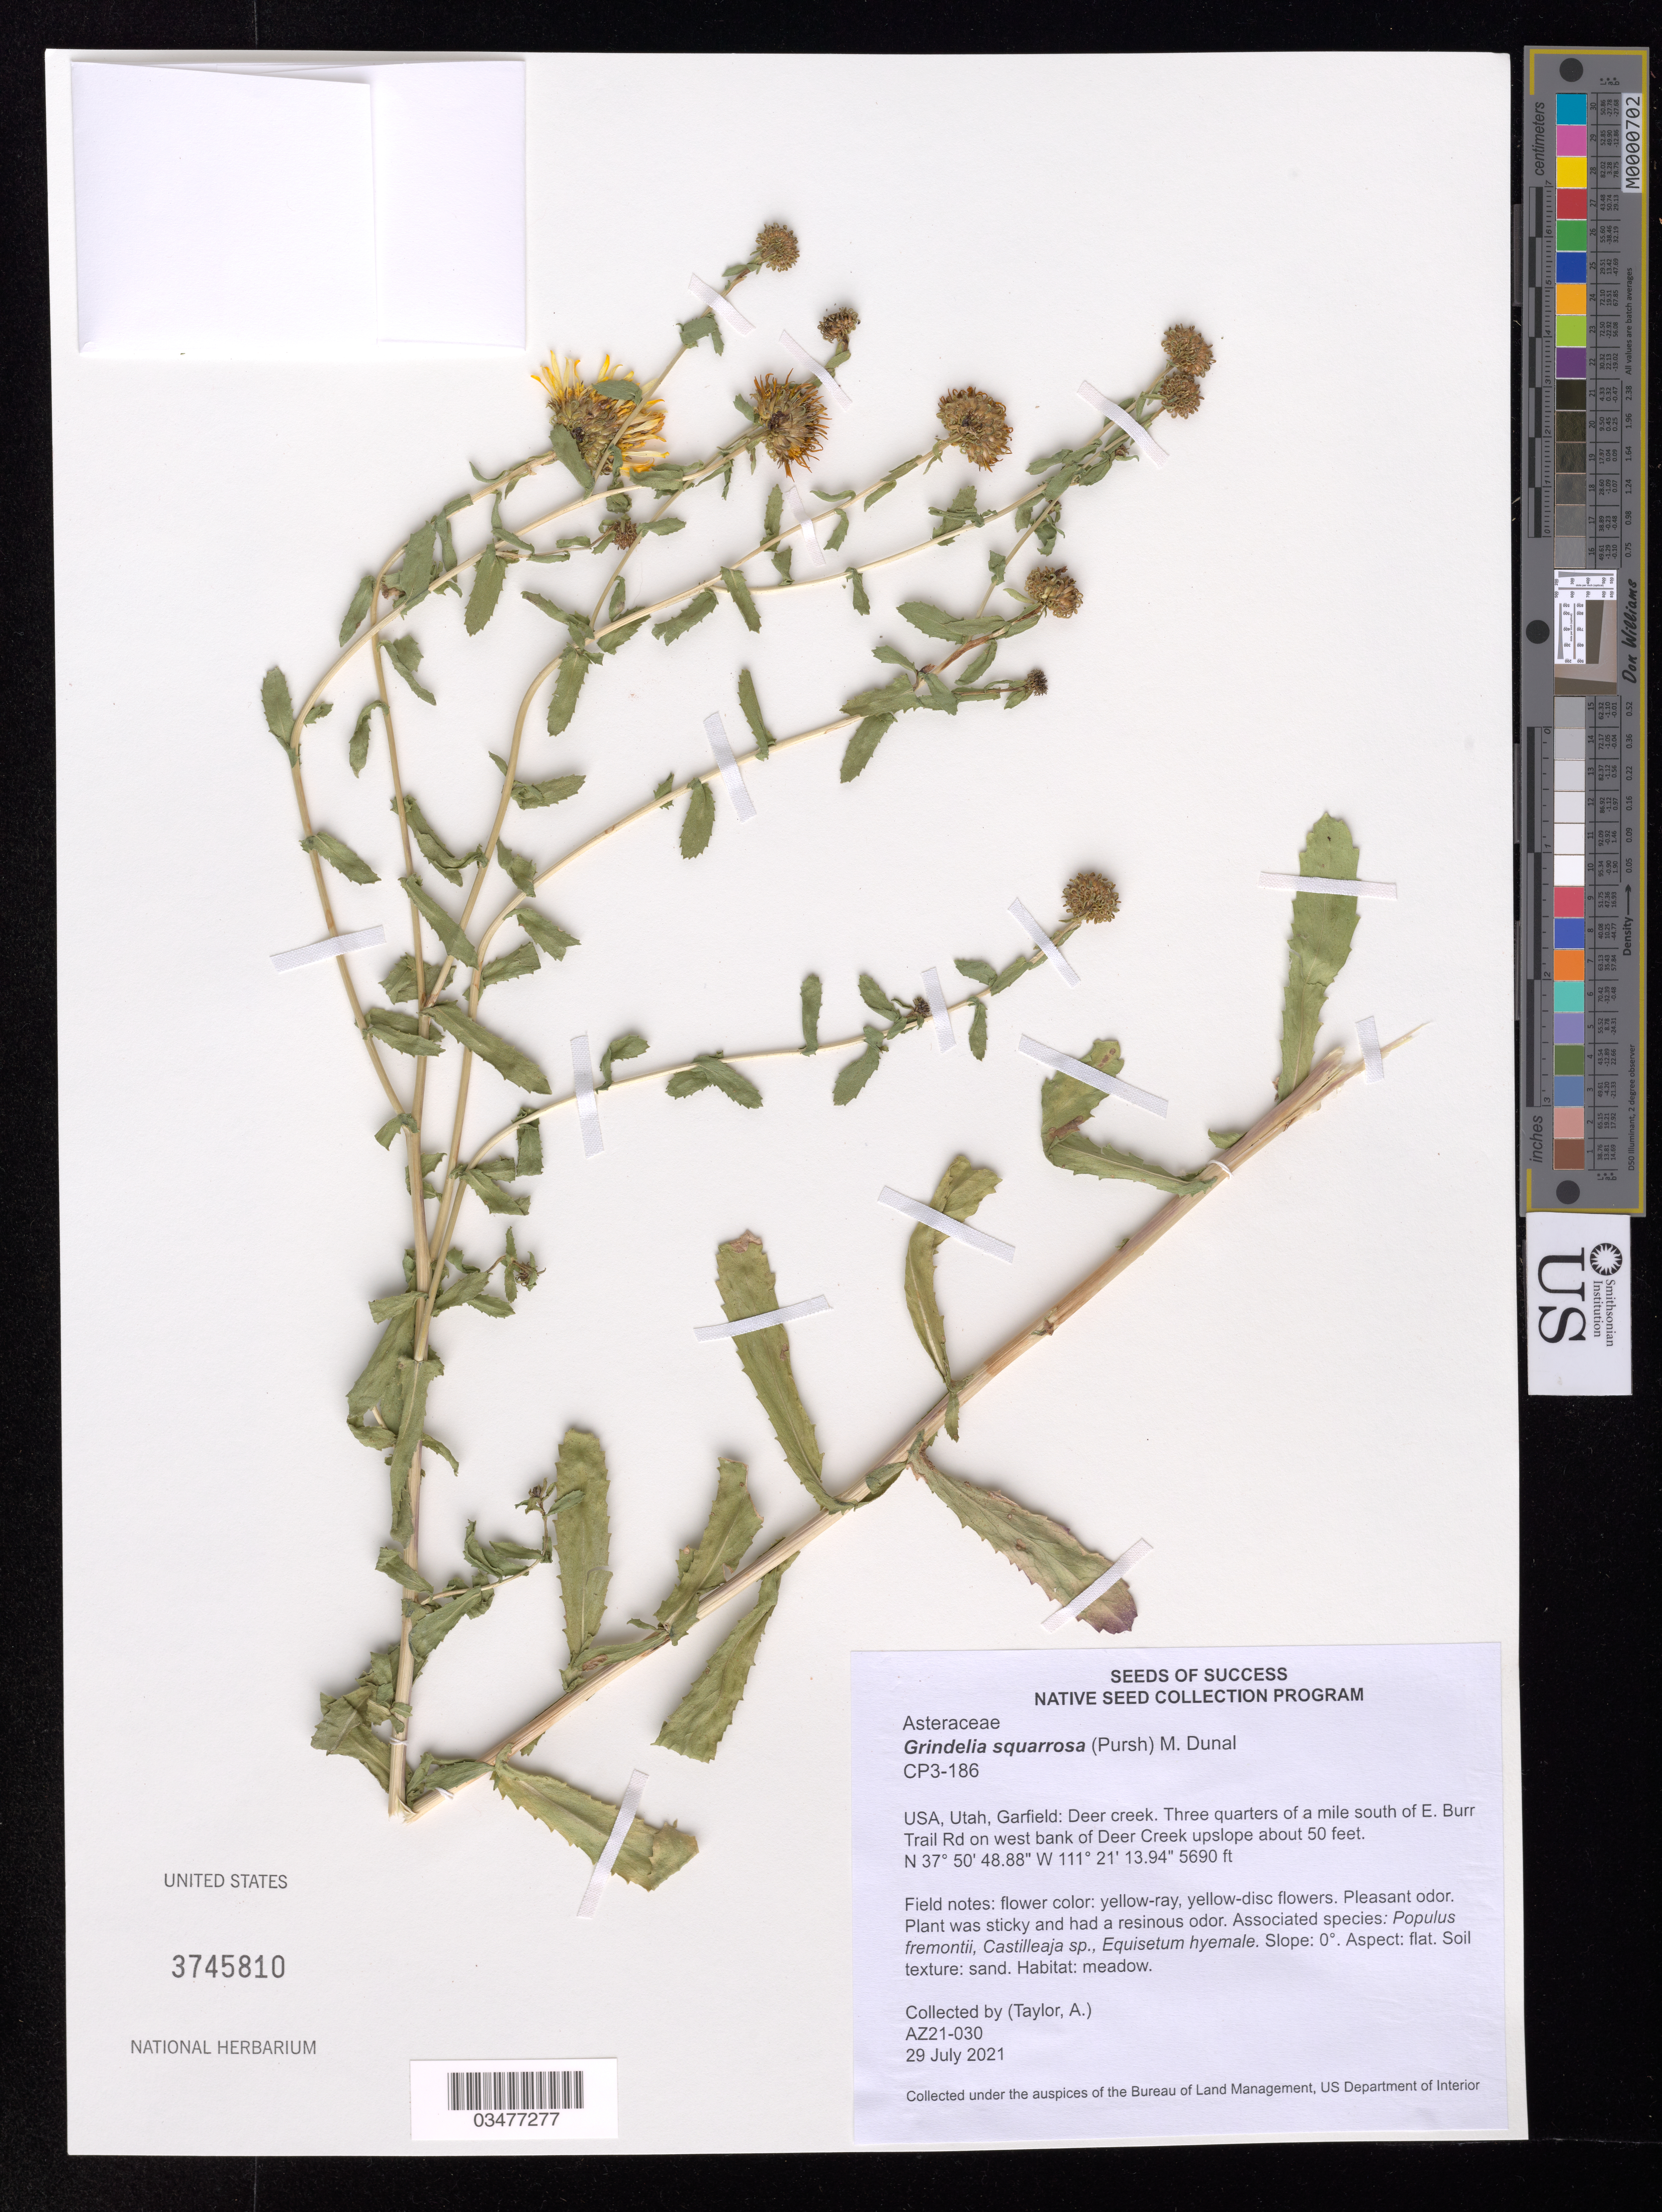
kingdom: Plantae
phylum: Tracheophyta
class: Magnoliopsida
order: Asterales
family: Asteraceae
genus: Grindelia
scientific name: Grindelia squarrosa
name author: (Pursh) Dunal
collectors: A. Taylor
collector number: AZ21-030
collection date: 2021-07-29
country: United States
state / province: Utah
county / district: Garfeild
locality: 0.75-1 mi. S of E. Burr Trail Rd on W bank of Deer Creek upslope about 50 feet.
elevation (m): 1734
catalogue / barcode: US 3745810